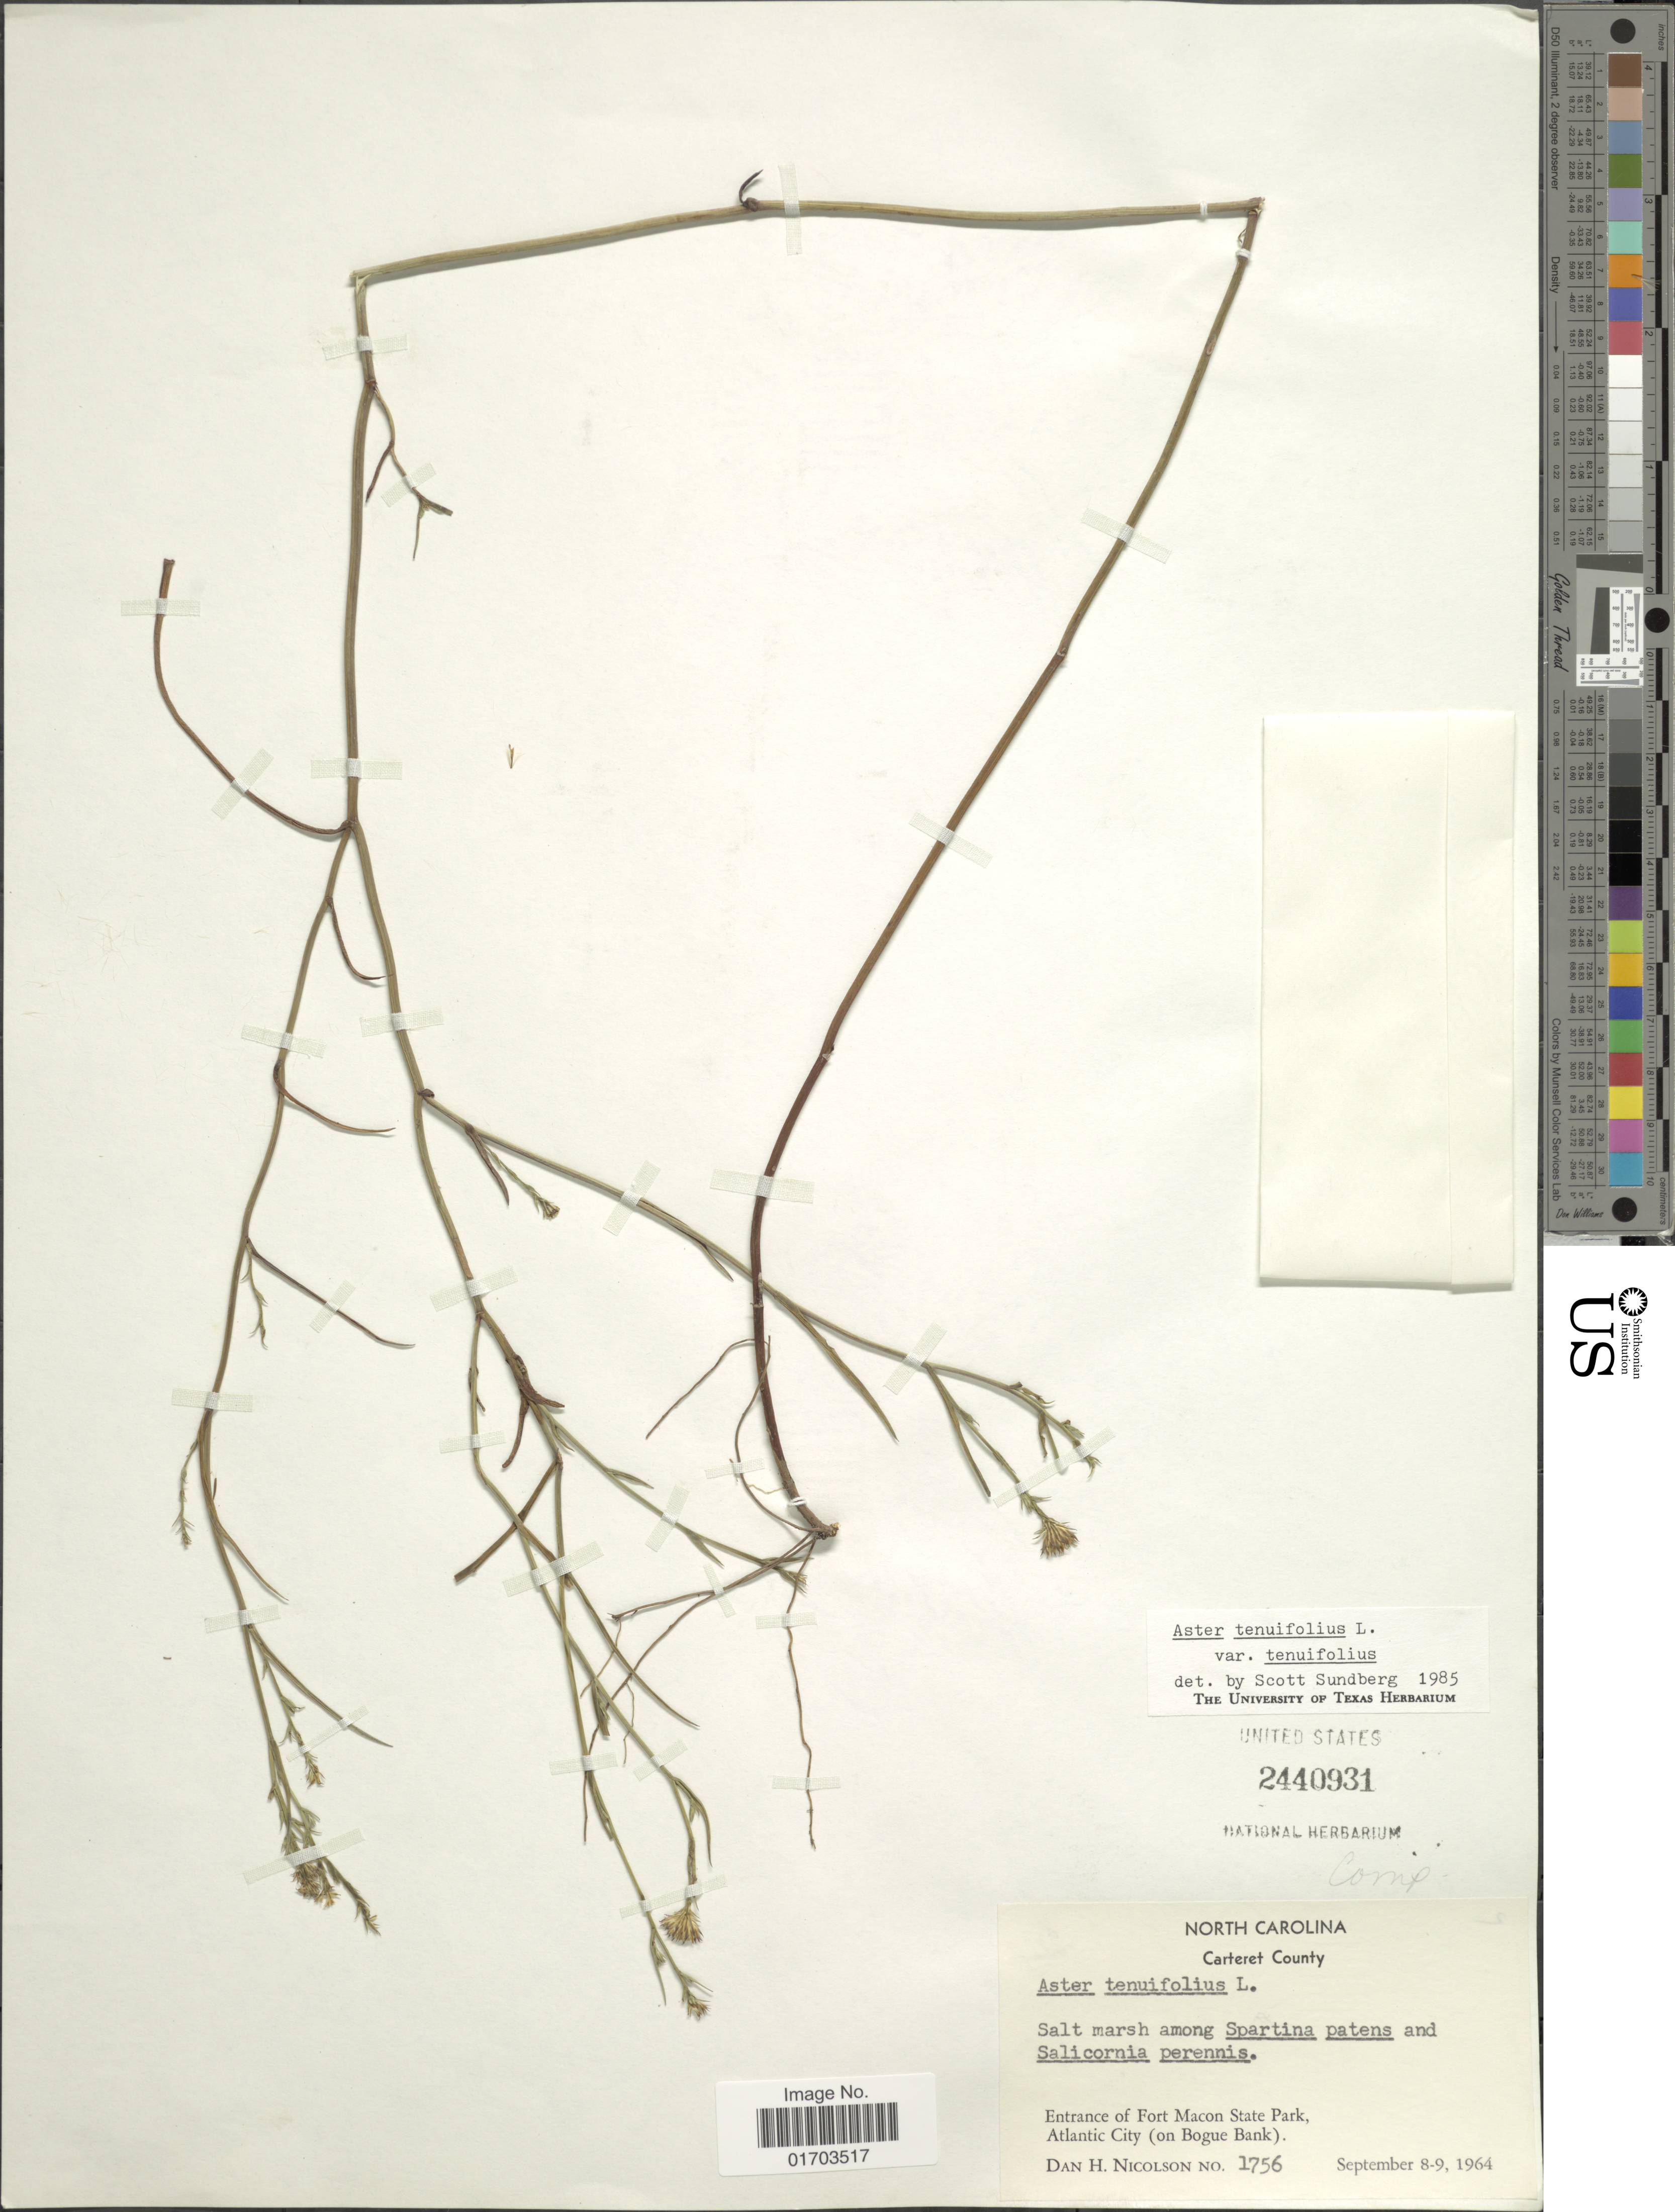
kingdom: Plantae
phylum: Tracheophyta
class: Magnoliopsida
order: Asterales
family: Asteraceae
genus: Symphyotrichum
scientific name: Symphyotrichum tenuifolium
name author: (L.) G.L. Nesom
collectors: D. H. Nicolson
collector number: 1756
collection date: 1964-09-08/1964-09-09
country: United States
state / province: North Carolina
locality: Carteret County, Entrance of Fort Macon State Park, Atlantic City (on Bogue Bank).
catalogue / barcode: US 2440931